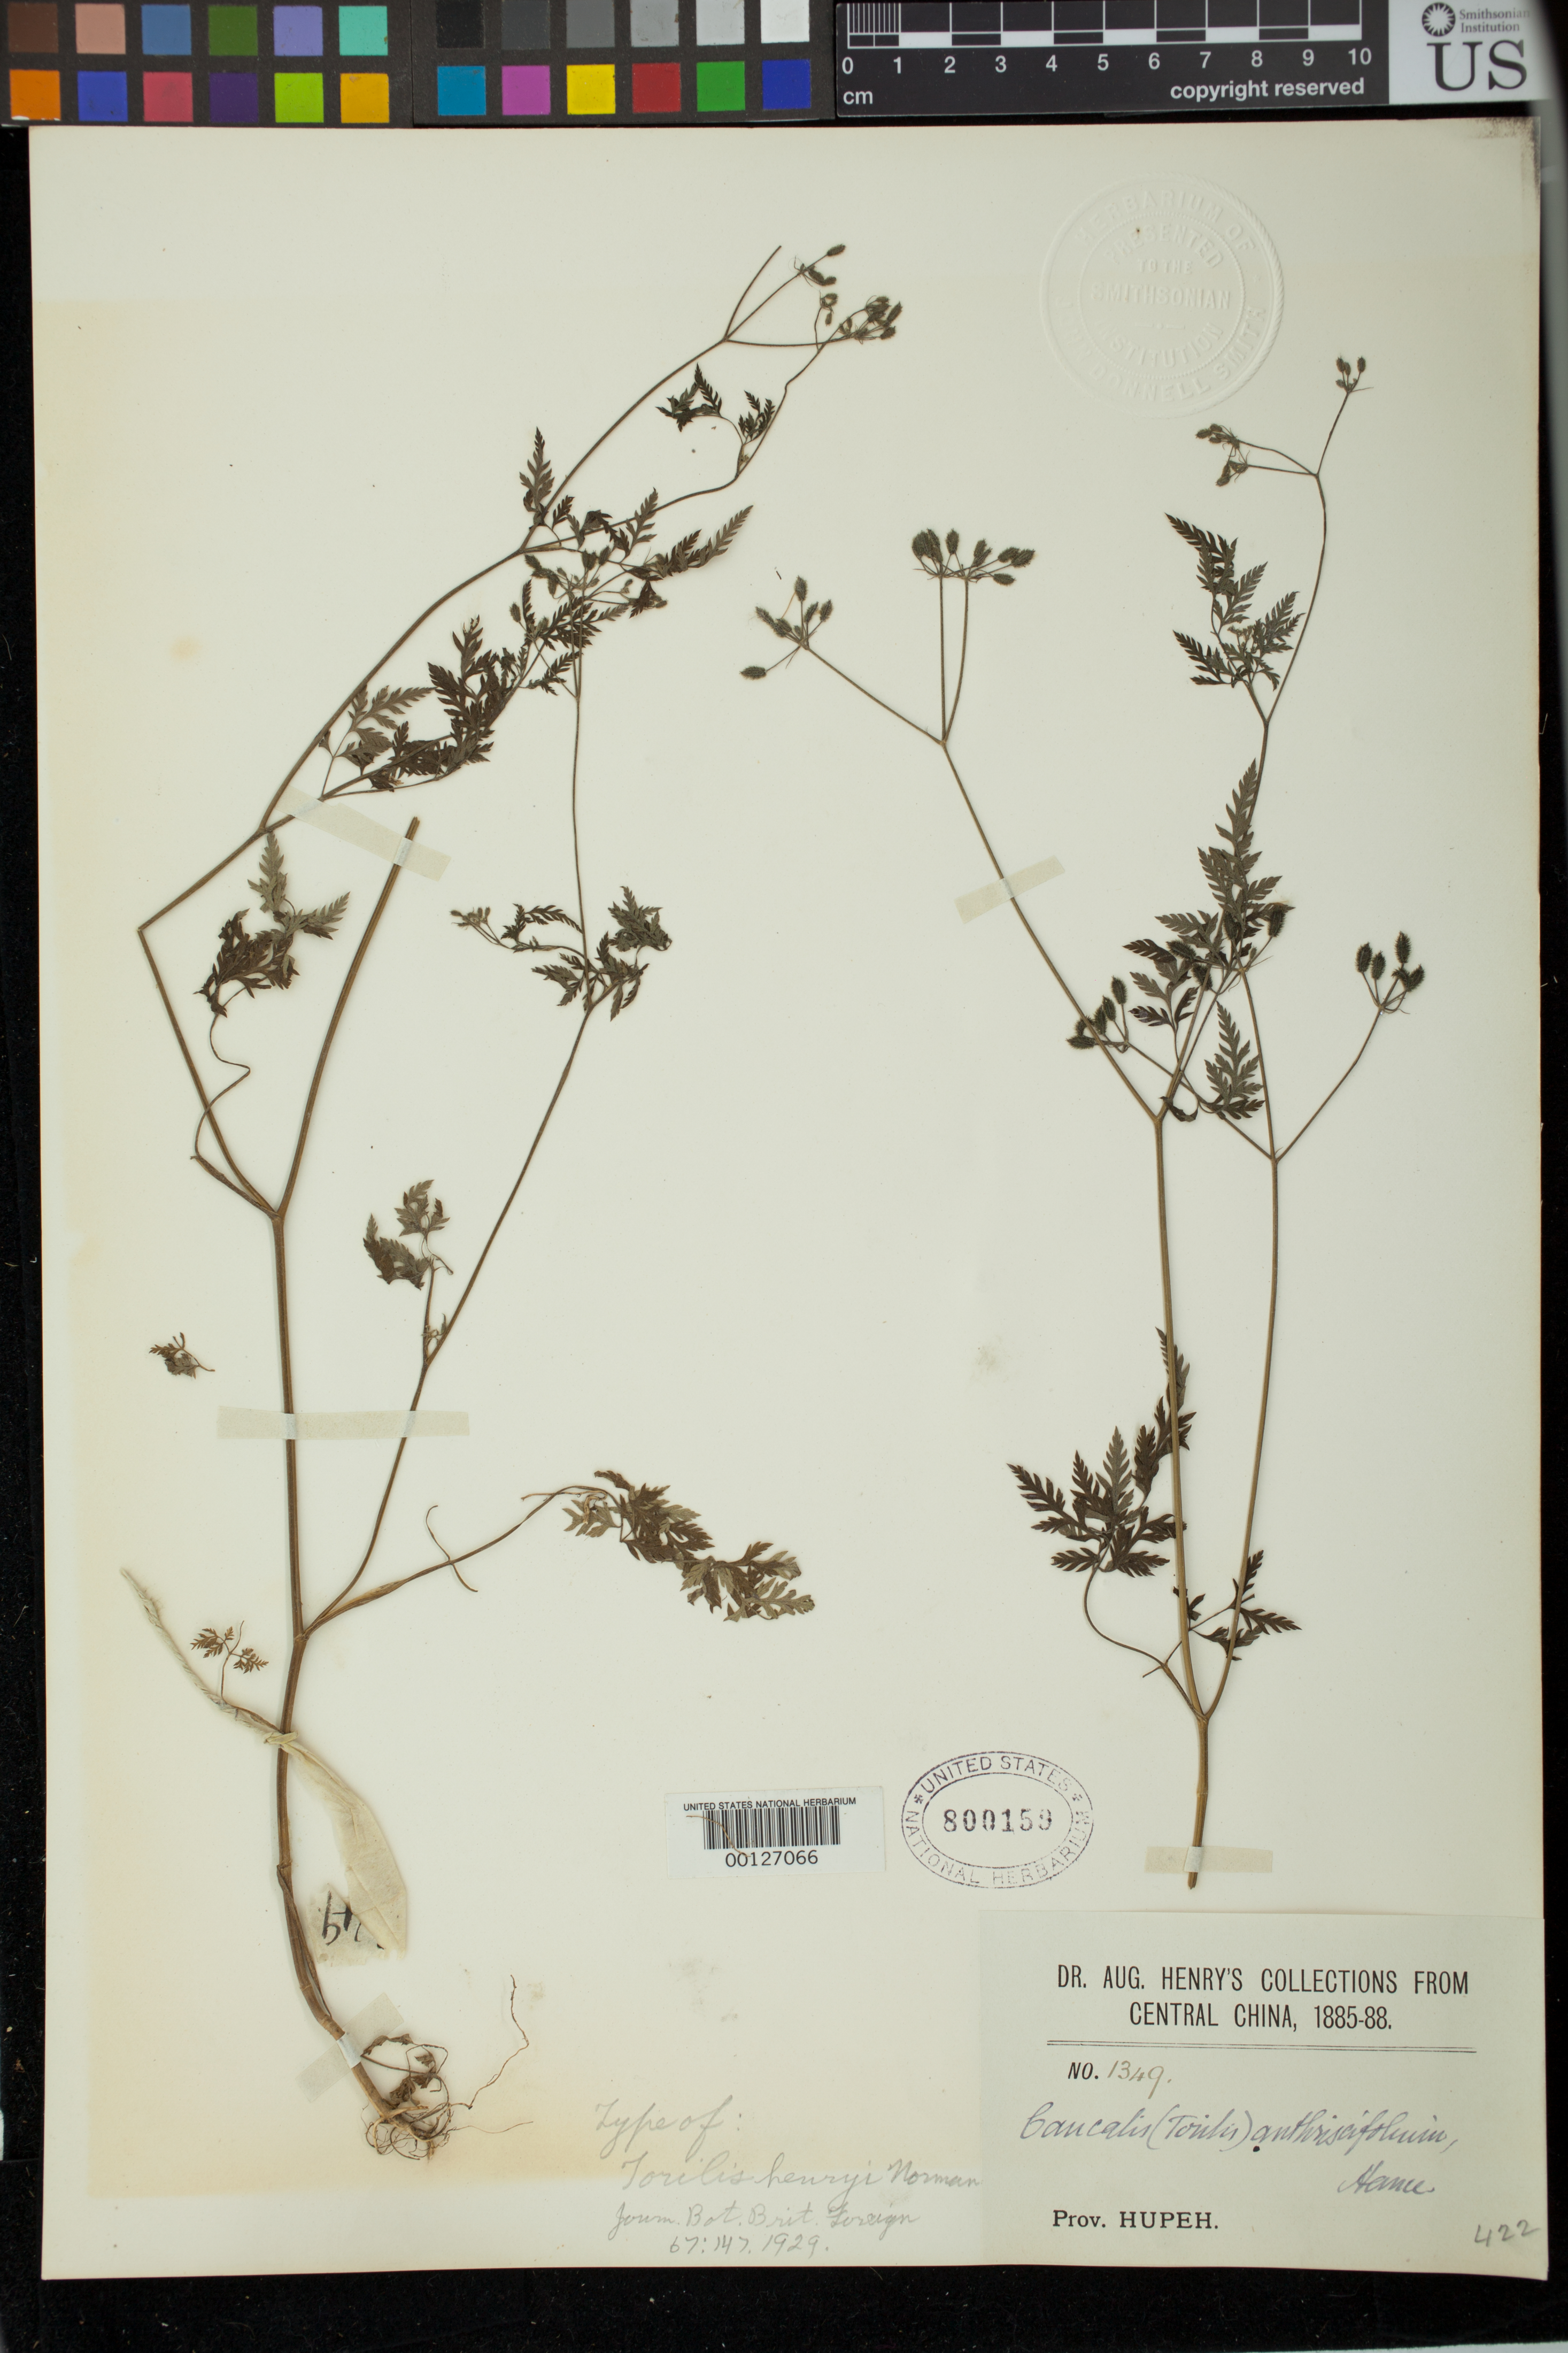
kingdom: Plantae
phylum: Tracheophyta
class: Magnoliopsida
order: Apiales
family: Apiaceae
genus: Torilis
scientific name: Torilis henryi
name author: C. Norman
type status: Isotype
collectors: A. Henry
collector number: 1349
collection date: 1885/1888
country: China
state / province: Hubei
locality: Central China. Prov. Hupeh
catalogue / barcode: US 800159